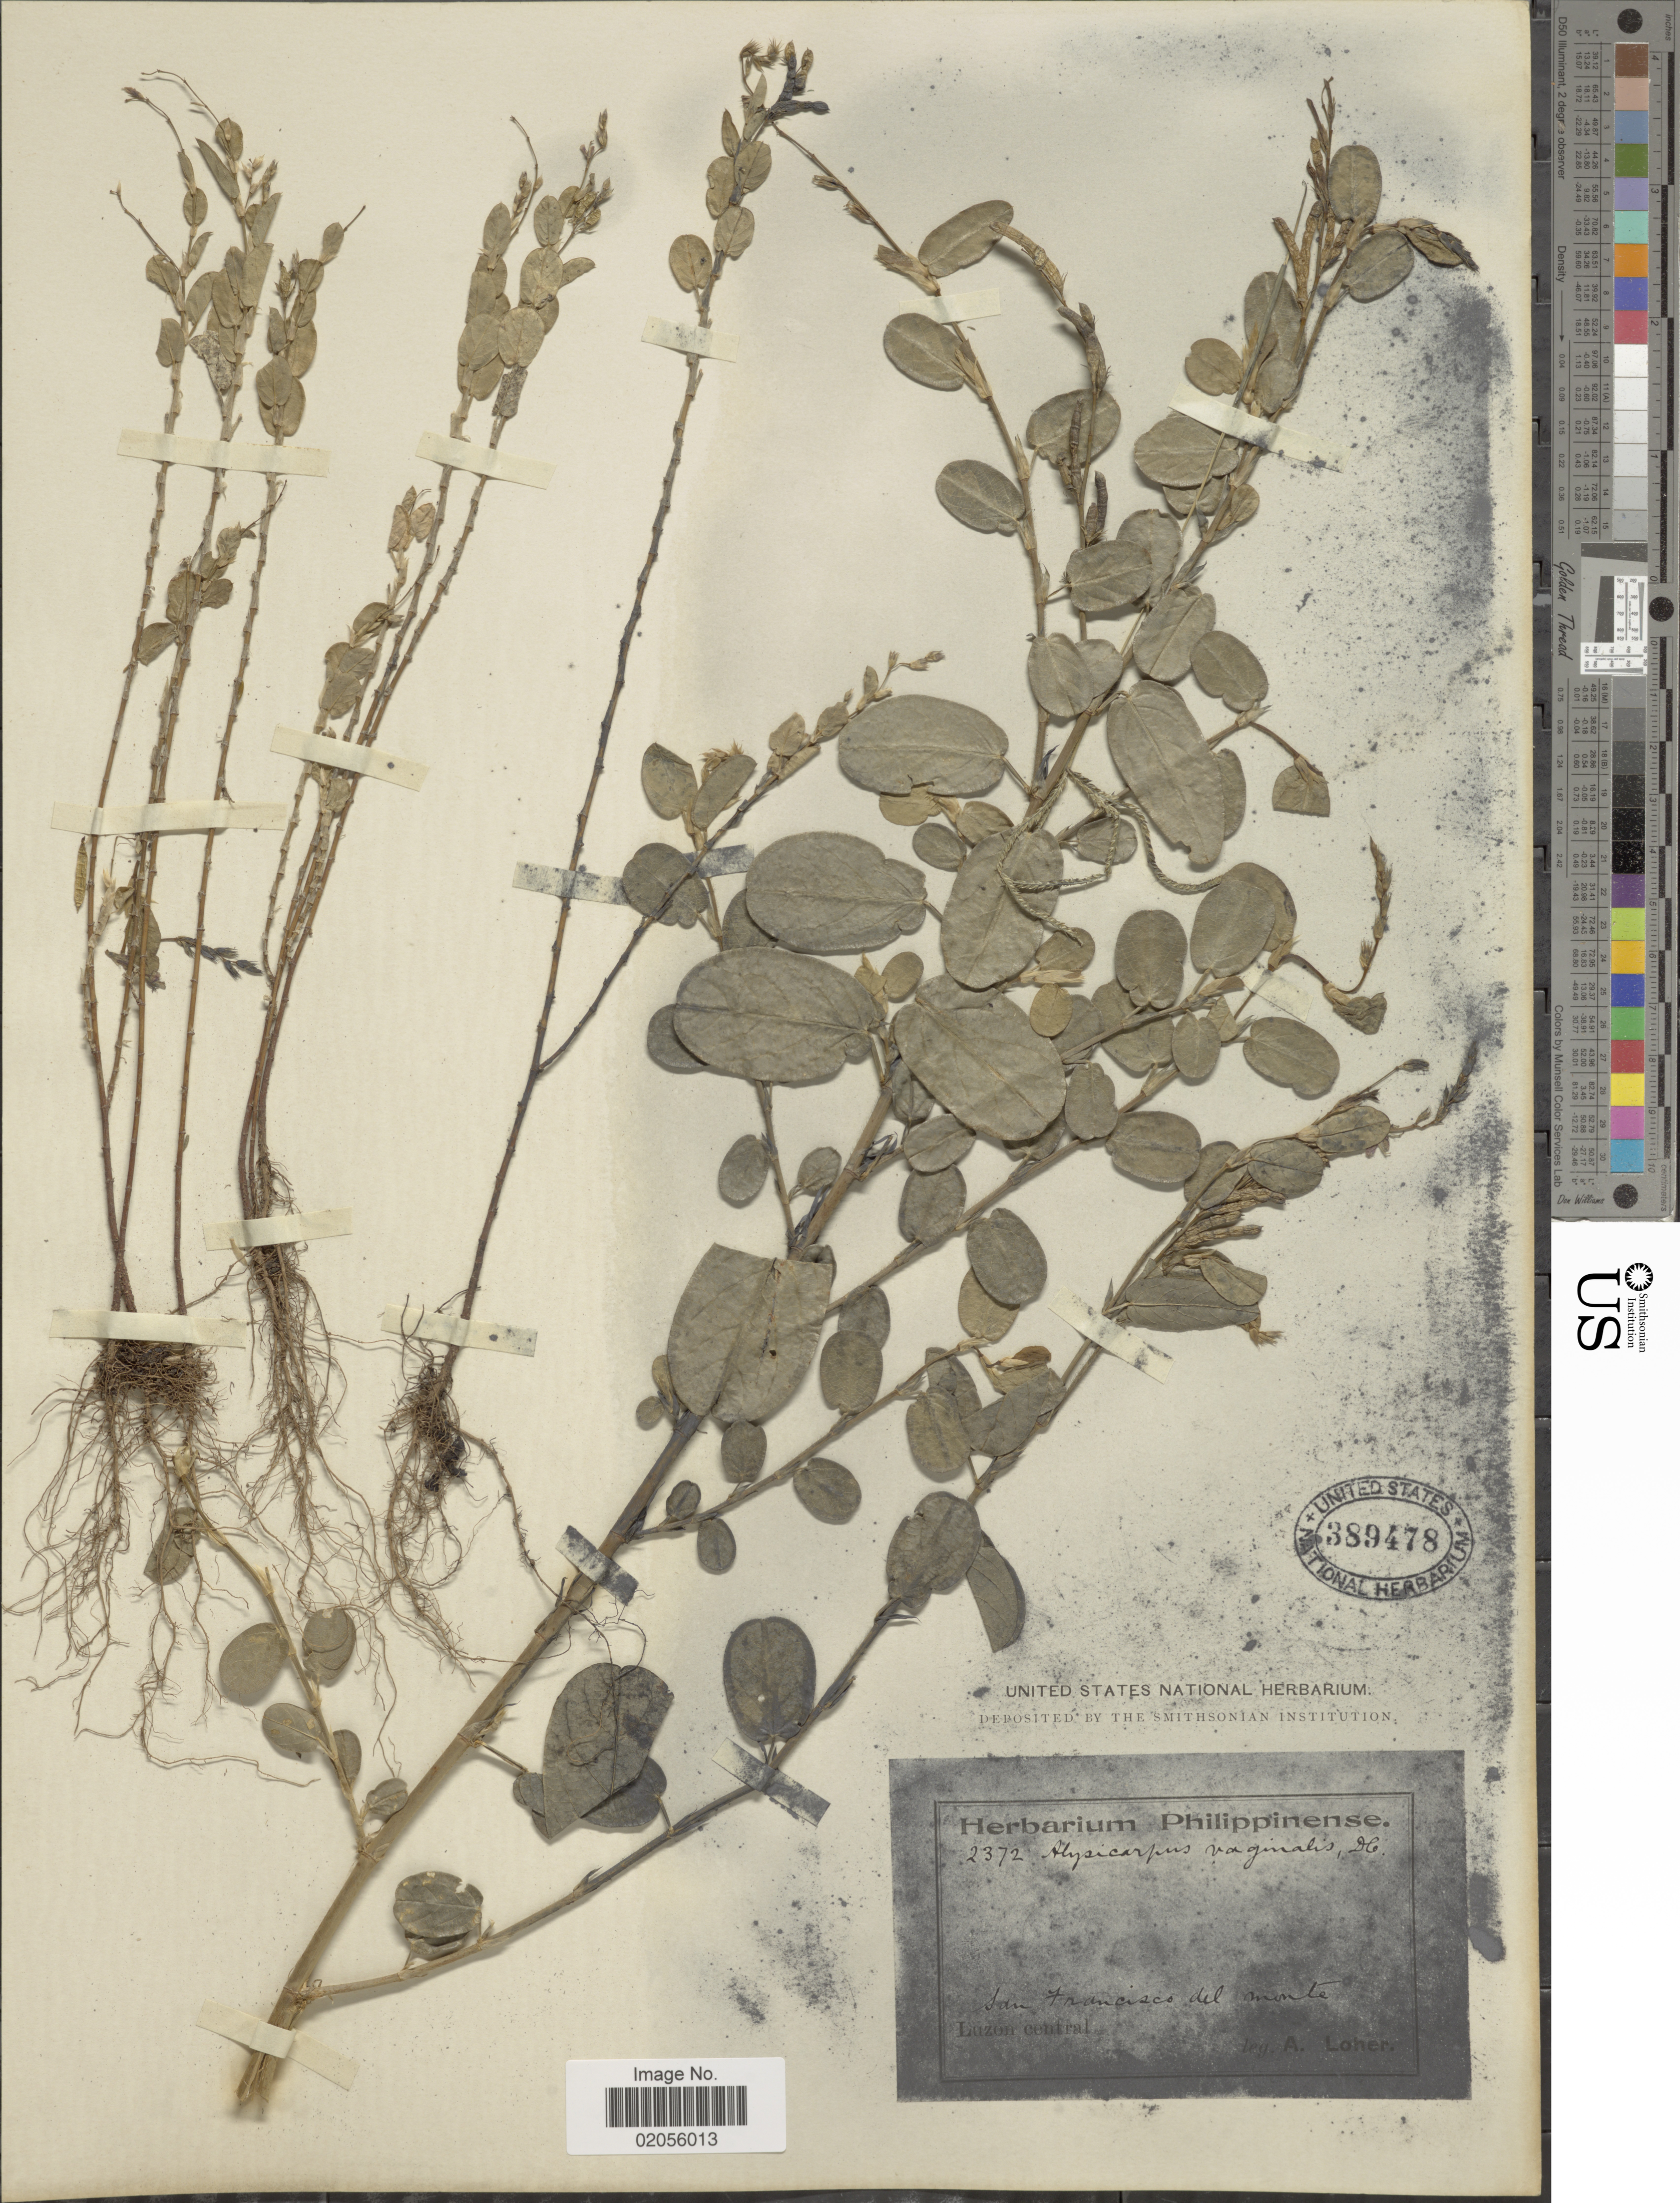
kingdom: Plantae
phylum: Tracheophyta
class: Magnoliopsida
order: Fabales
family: Fabaceae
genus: Alysicarpus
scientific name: Alysicarpus vaginalis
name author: (L.) DC.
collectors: A. Loher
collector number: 2372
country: Philippines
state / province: Central Luzon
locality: San Francisco del monte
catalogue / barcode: US 389478